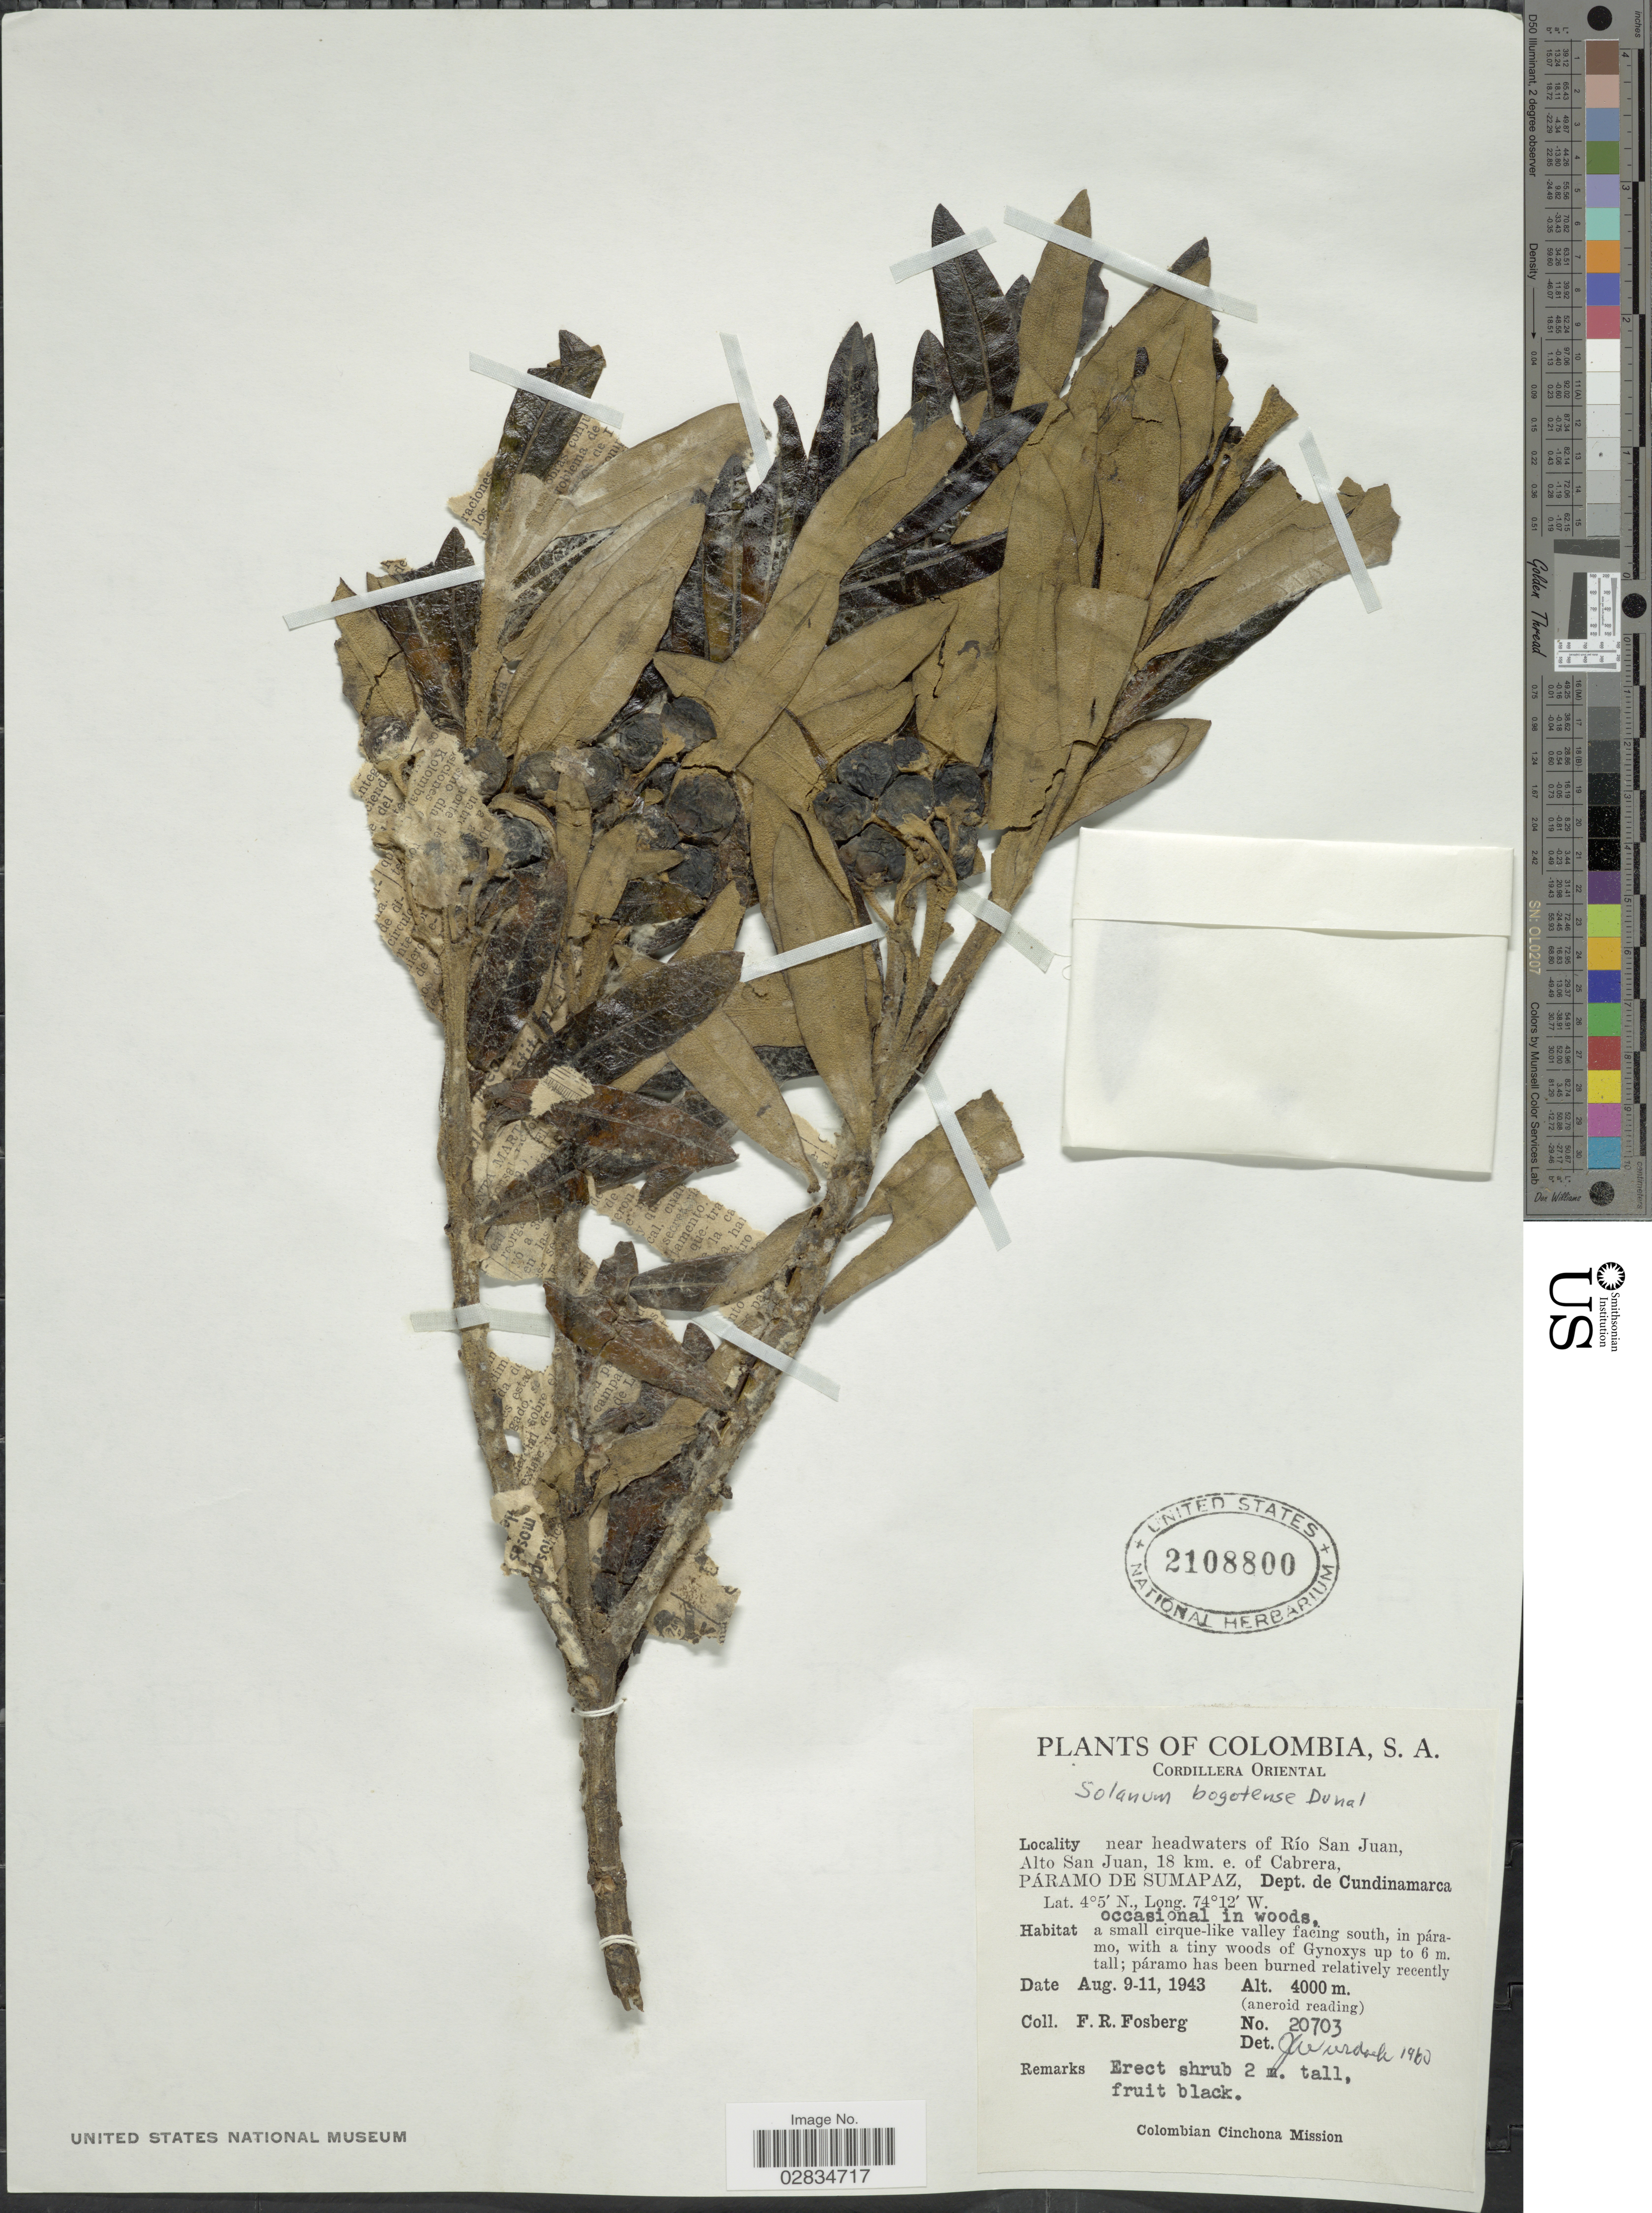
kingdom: Plantae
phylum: Tracheophyta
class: Magnoliopsida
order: Solanales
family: Solanaceae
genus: Solanum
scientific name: Solanum stenophyllum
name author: Dunal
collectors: F. R. Fosberg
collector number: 20703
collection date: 1943-08-09/1943-08-11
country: Colombia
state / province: Cundinamarca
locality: Cordillera Oriental, near headwaters of Río San Juan, Alto San Juan, 18 km. e. of Cabrera, Páramo de Sumapaz, Dept. de Cundinamarca.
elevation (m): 4000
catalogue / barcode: US 2108800